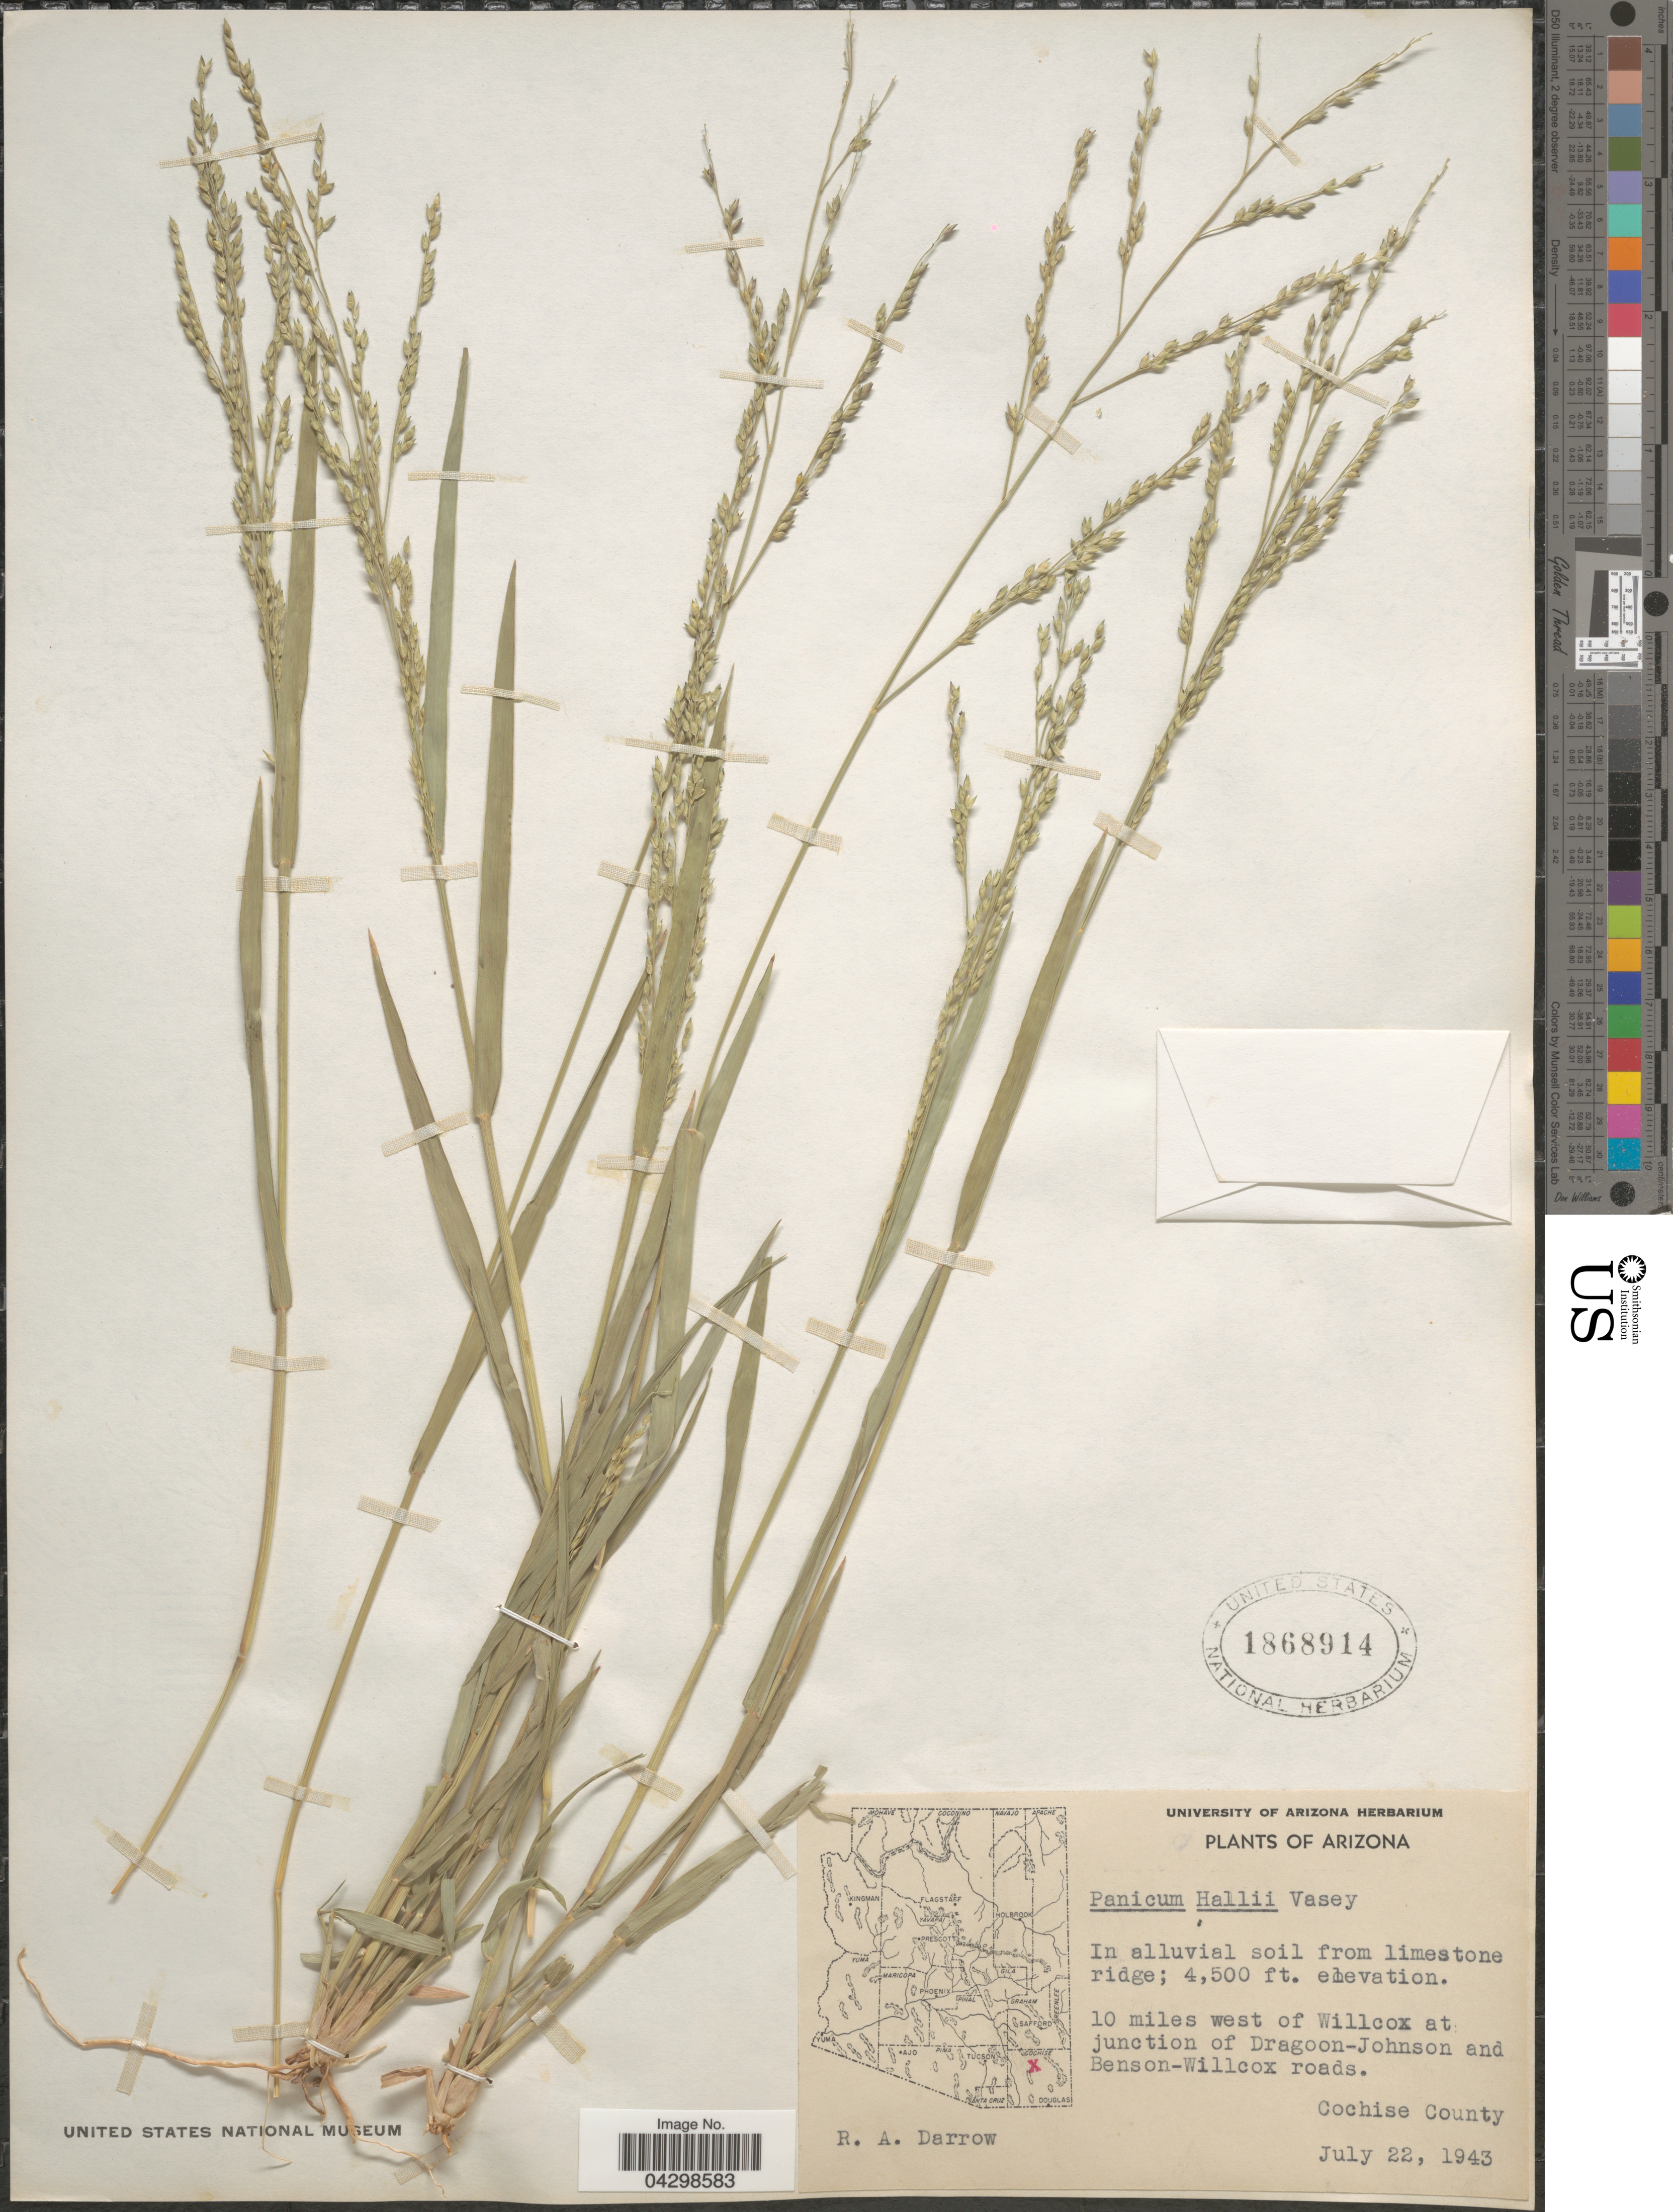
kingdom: Plantae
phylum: Tracheophyta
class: Liliopsida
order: Poales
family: Poaceae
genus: Panicum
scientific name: Panicum hallii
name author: Vasey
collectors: R. A. Darrow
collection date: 1943-07-22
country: United States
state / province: Arizona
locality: In alluvial soil from limestone ridge. 10 miles west of Willcox at junction of Dragoon-Johnson and Benson-Wilcox roads. Cochise County.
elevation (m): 1372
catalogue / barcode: US 1868914